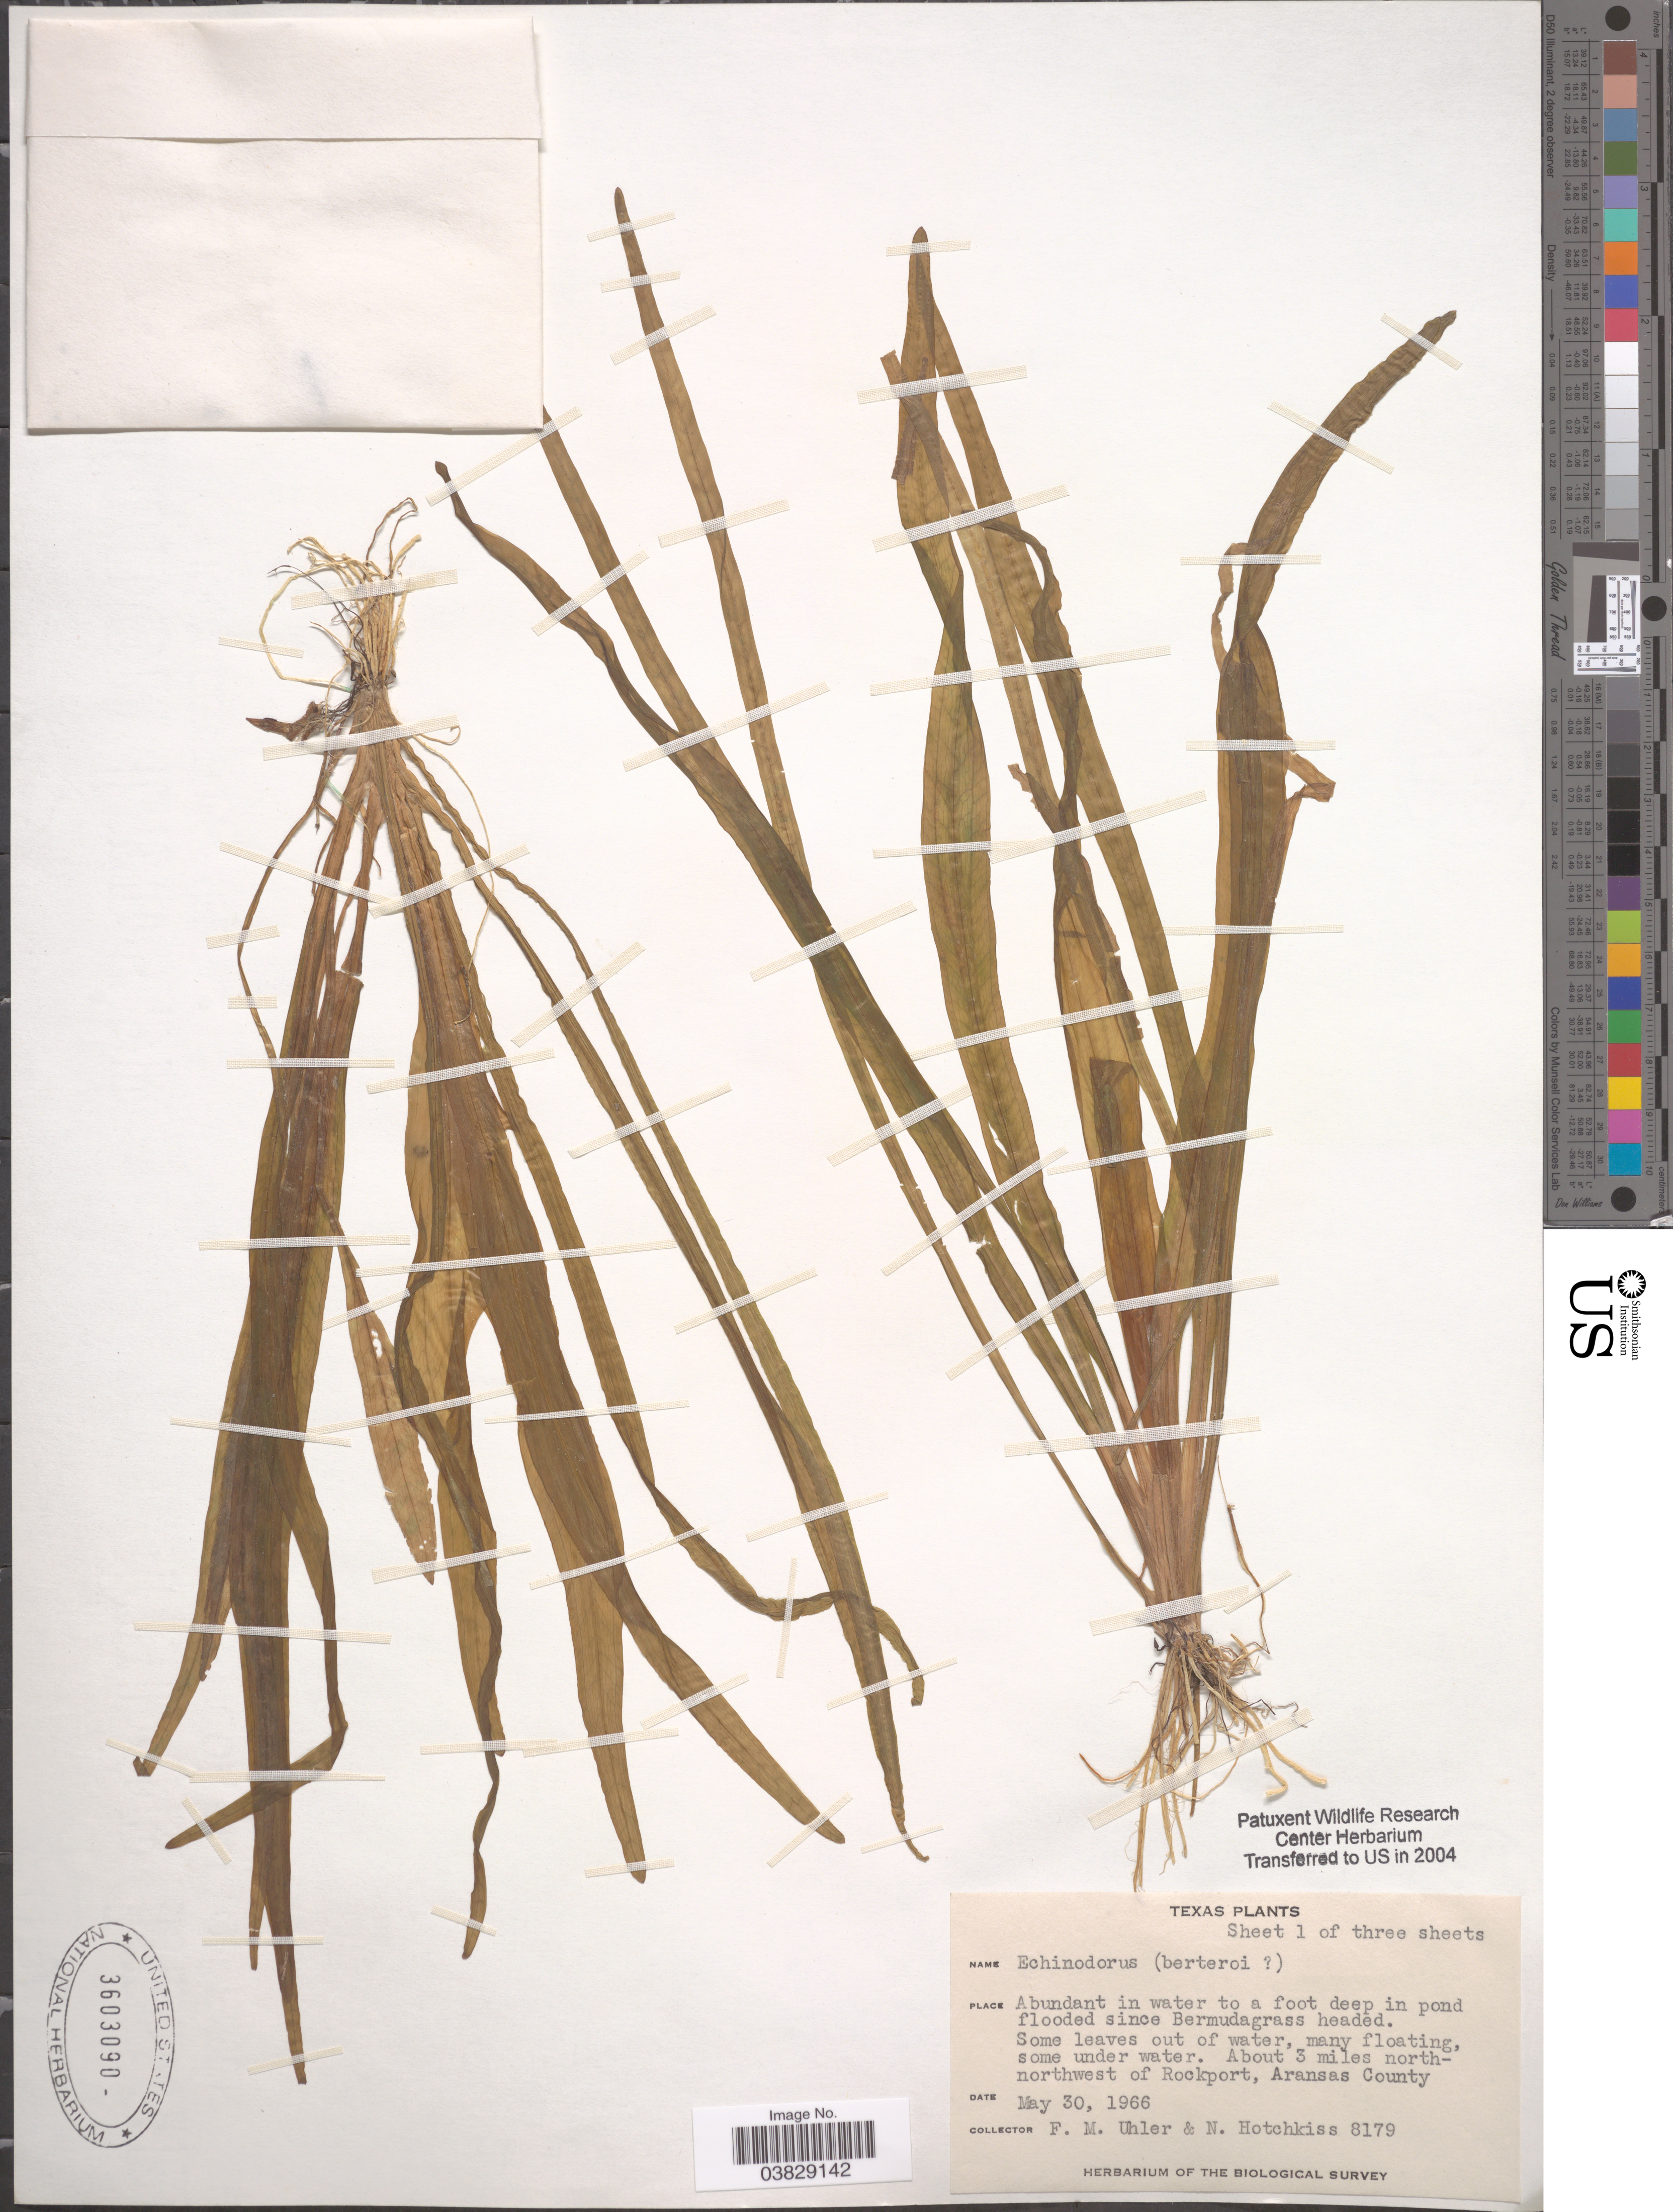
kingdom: Plantae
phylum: Tracheophyta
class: Liliopsida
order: Alismatales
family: Alismataceae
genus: Echinodorus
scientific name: Echinodorus berteroi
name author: (Spreng.) Fassett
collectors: F. M. Uhler & N. Hotchkiss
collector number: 8179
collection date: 1966-05-30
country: United States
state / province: Texas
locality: About 3 miles north-northwest of Rockport, Aransas County.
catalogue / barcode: US 3603090